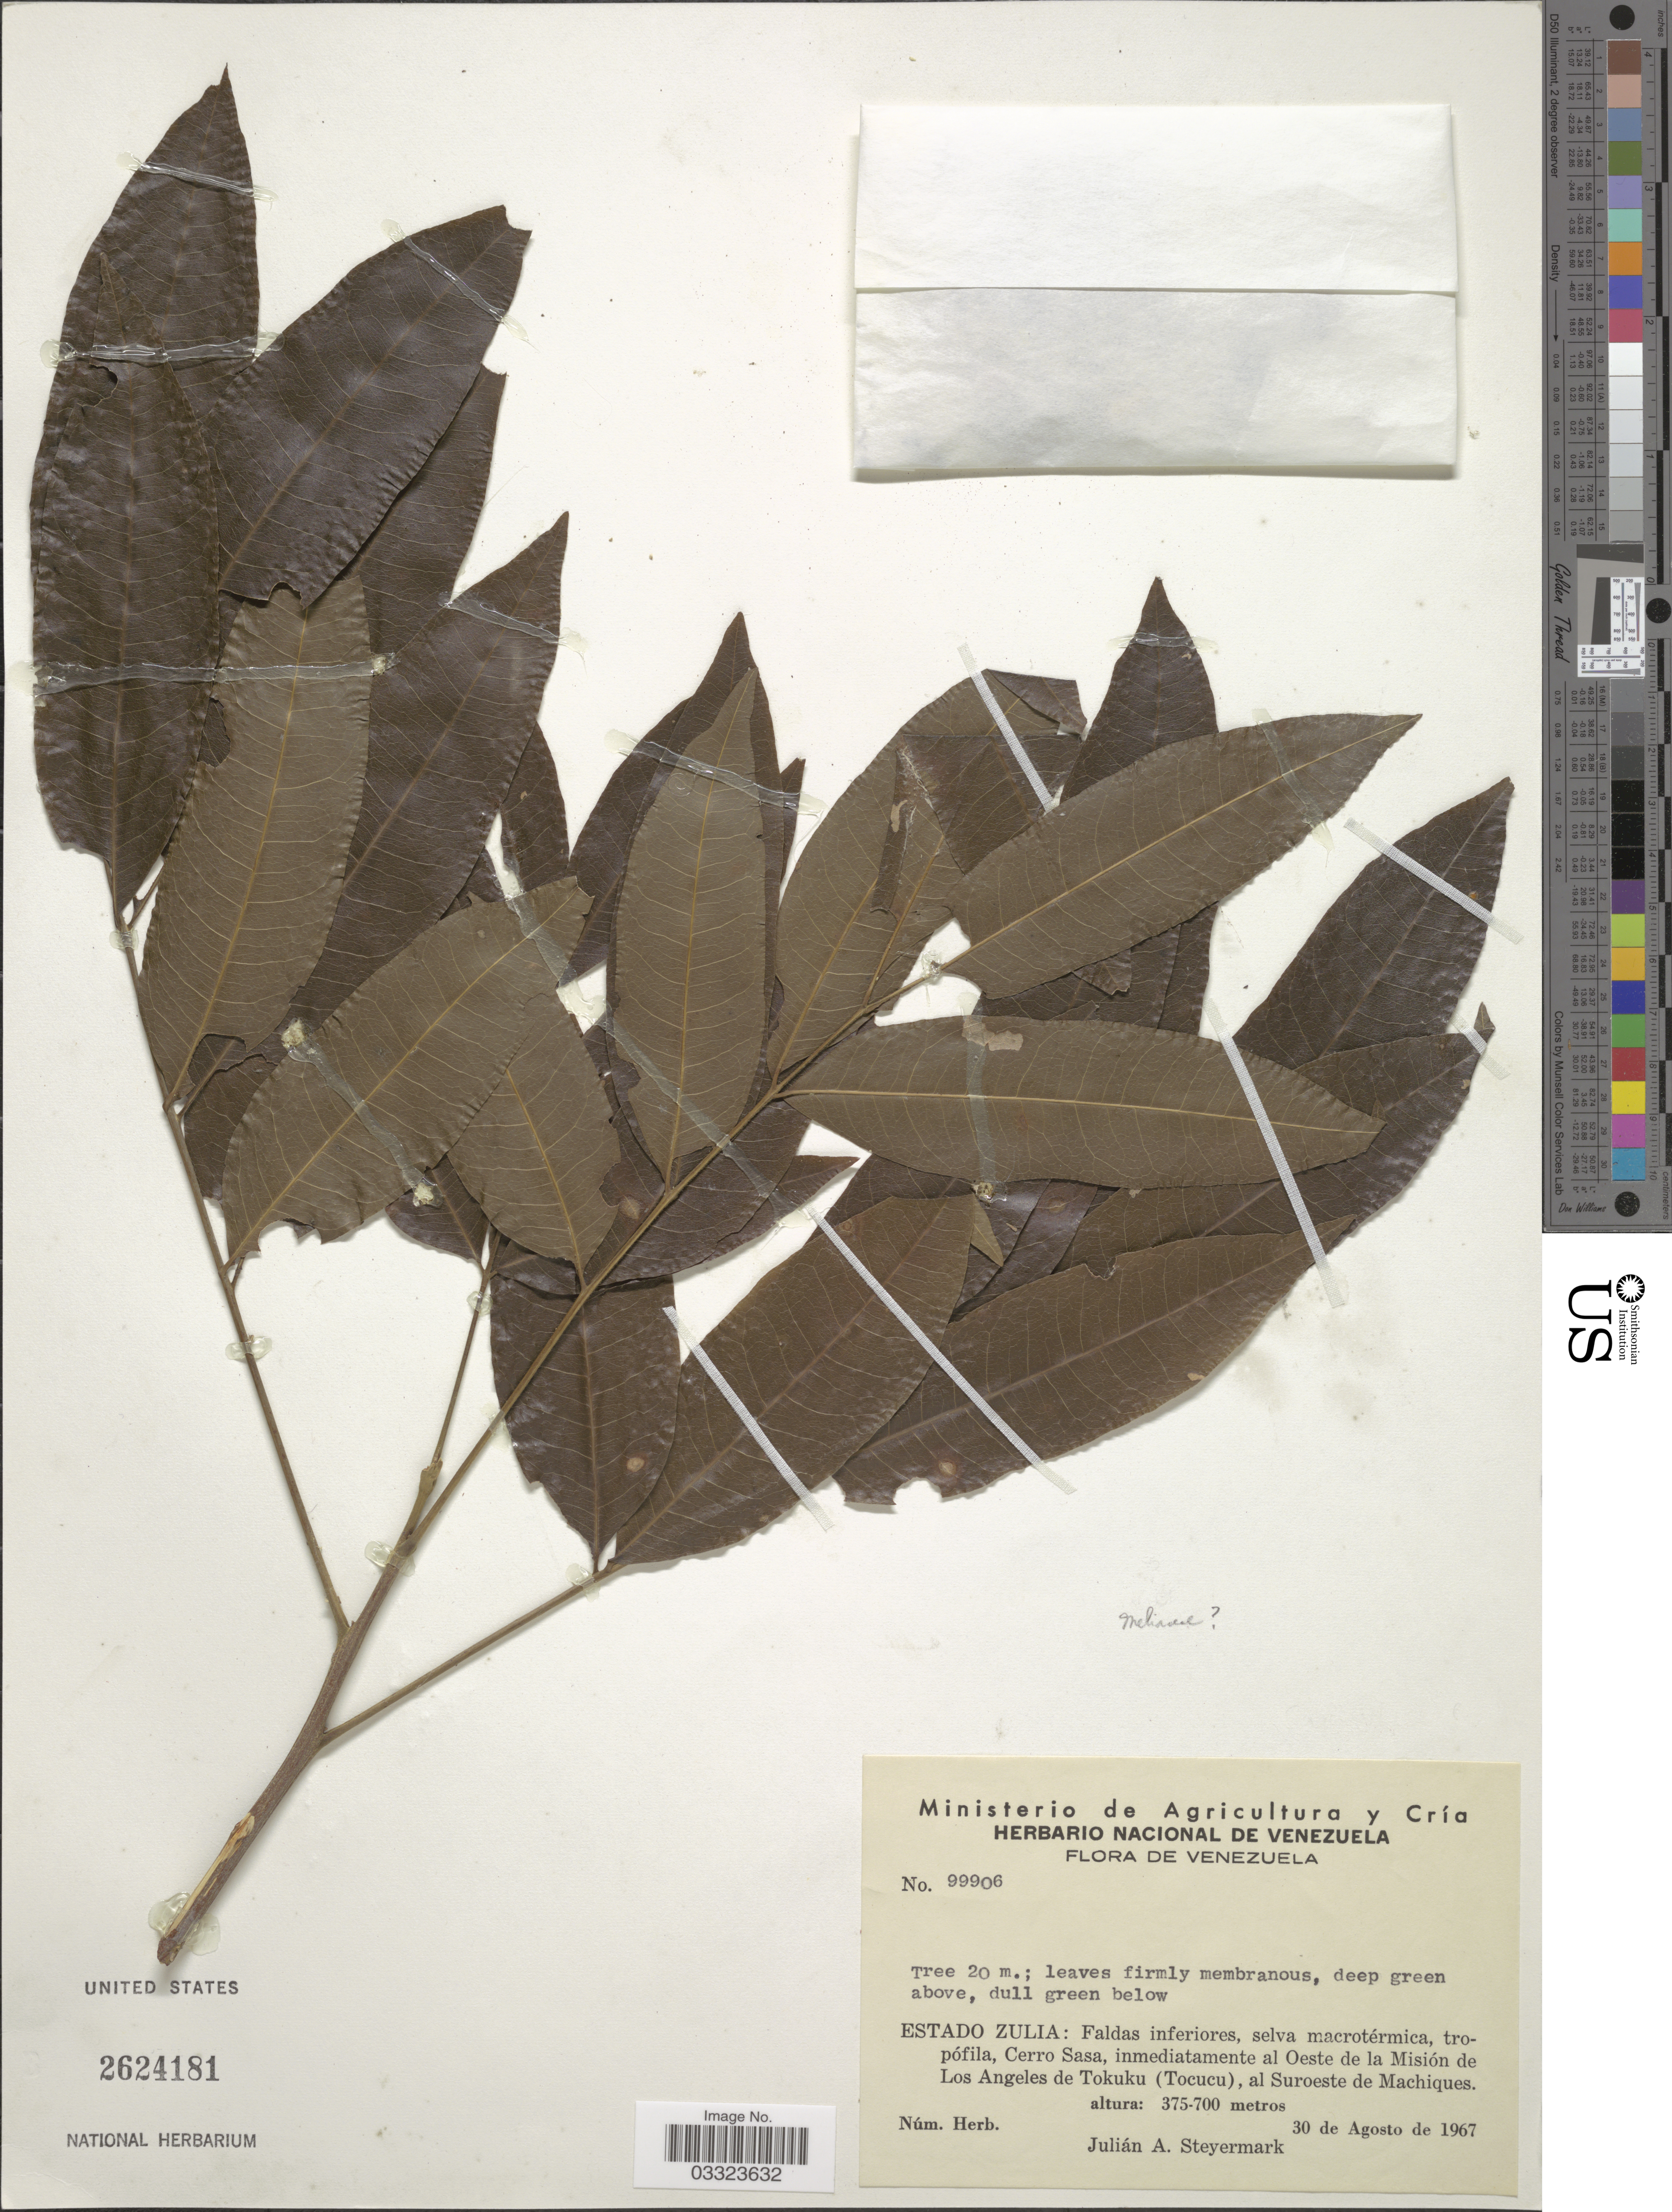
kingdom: Plantae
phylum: Tracheophyta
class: Magnoliopsida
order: Sapindales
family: Meliaceae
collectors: J. Steyermark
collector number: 99906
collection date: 1967-08-30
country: Venezuela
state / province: Zulia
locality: Faldas inferiores, selva macrotérmica, tropófila, Cerro Sasa, inmediatamente al Oeste de la Misión de Los Angeles de Tokuku (Tocucu), al Suroeste de Machiques.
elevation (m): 375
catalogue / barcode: US 2624181